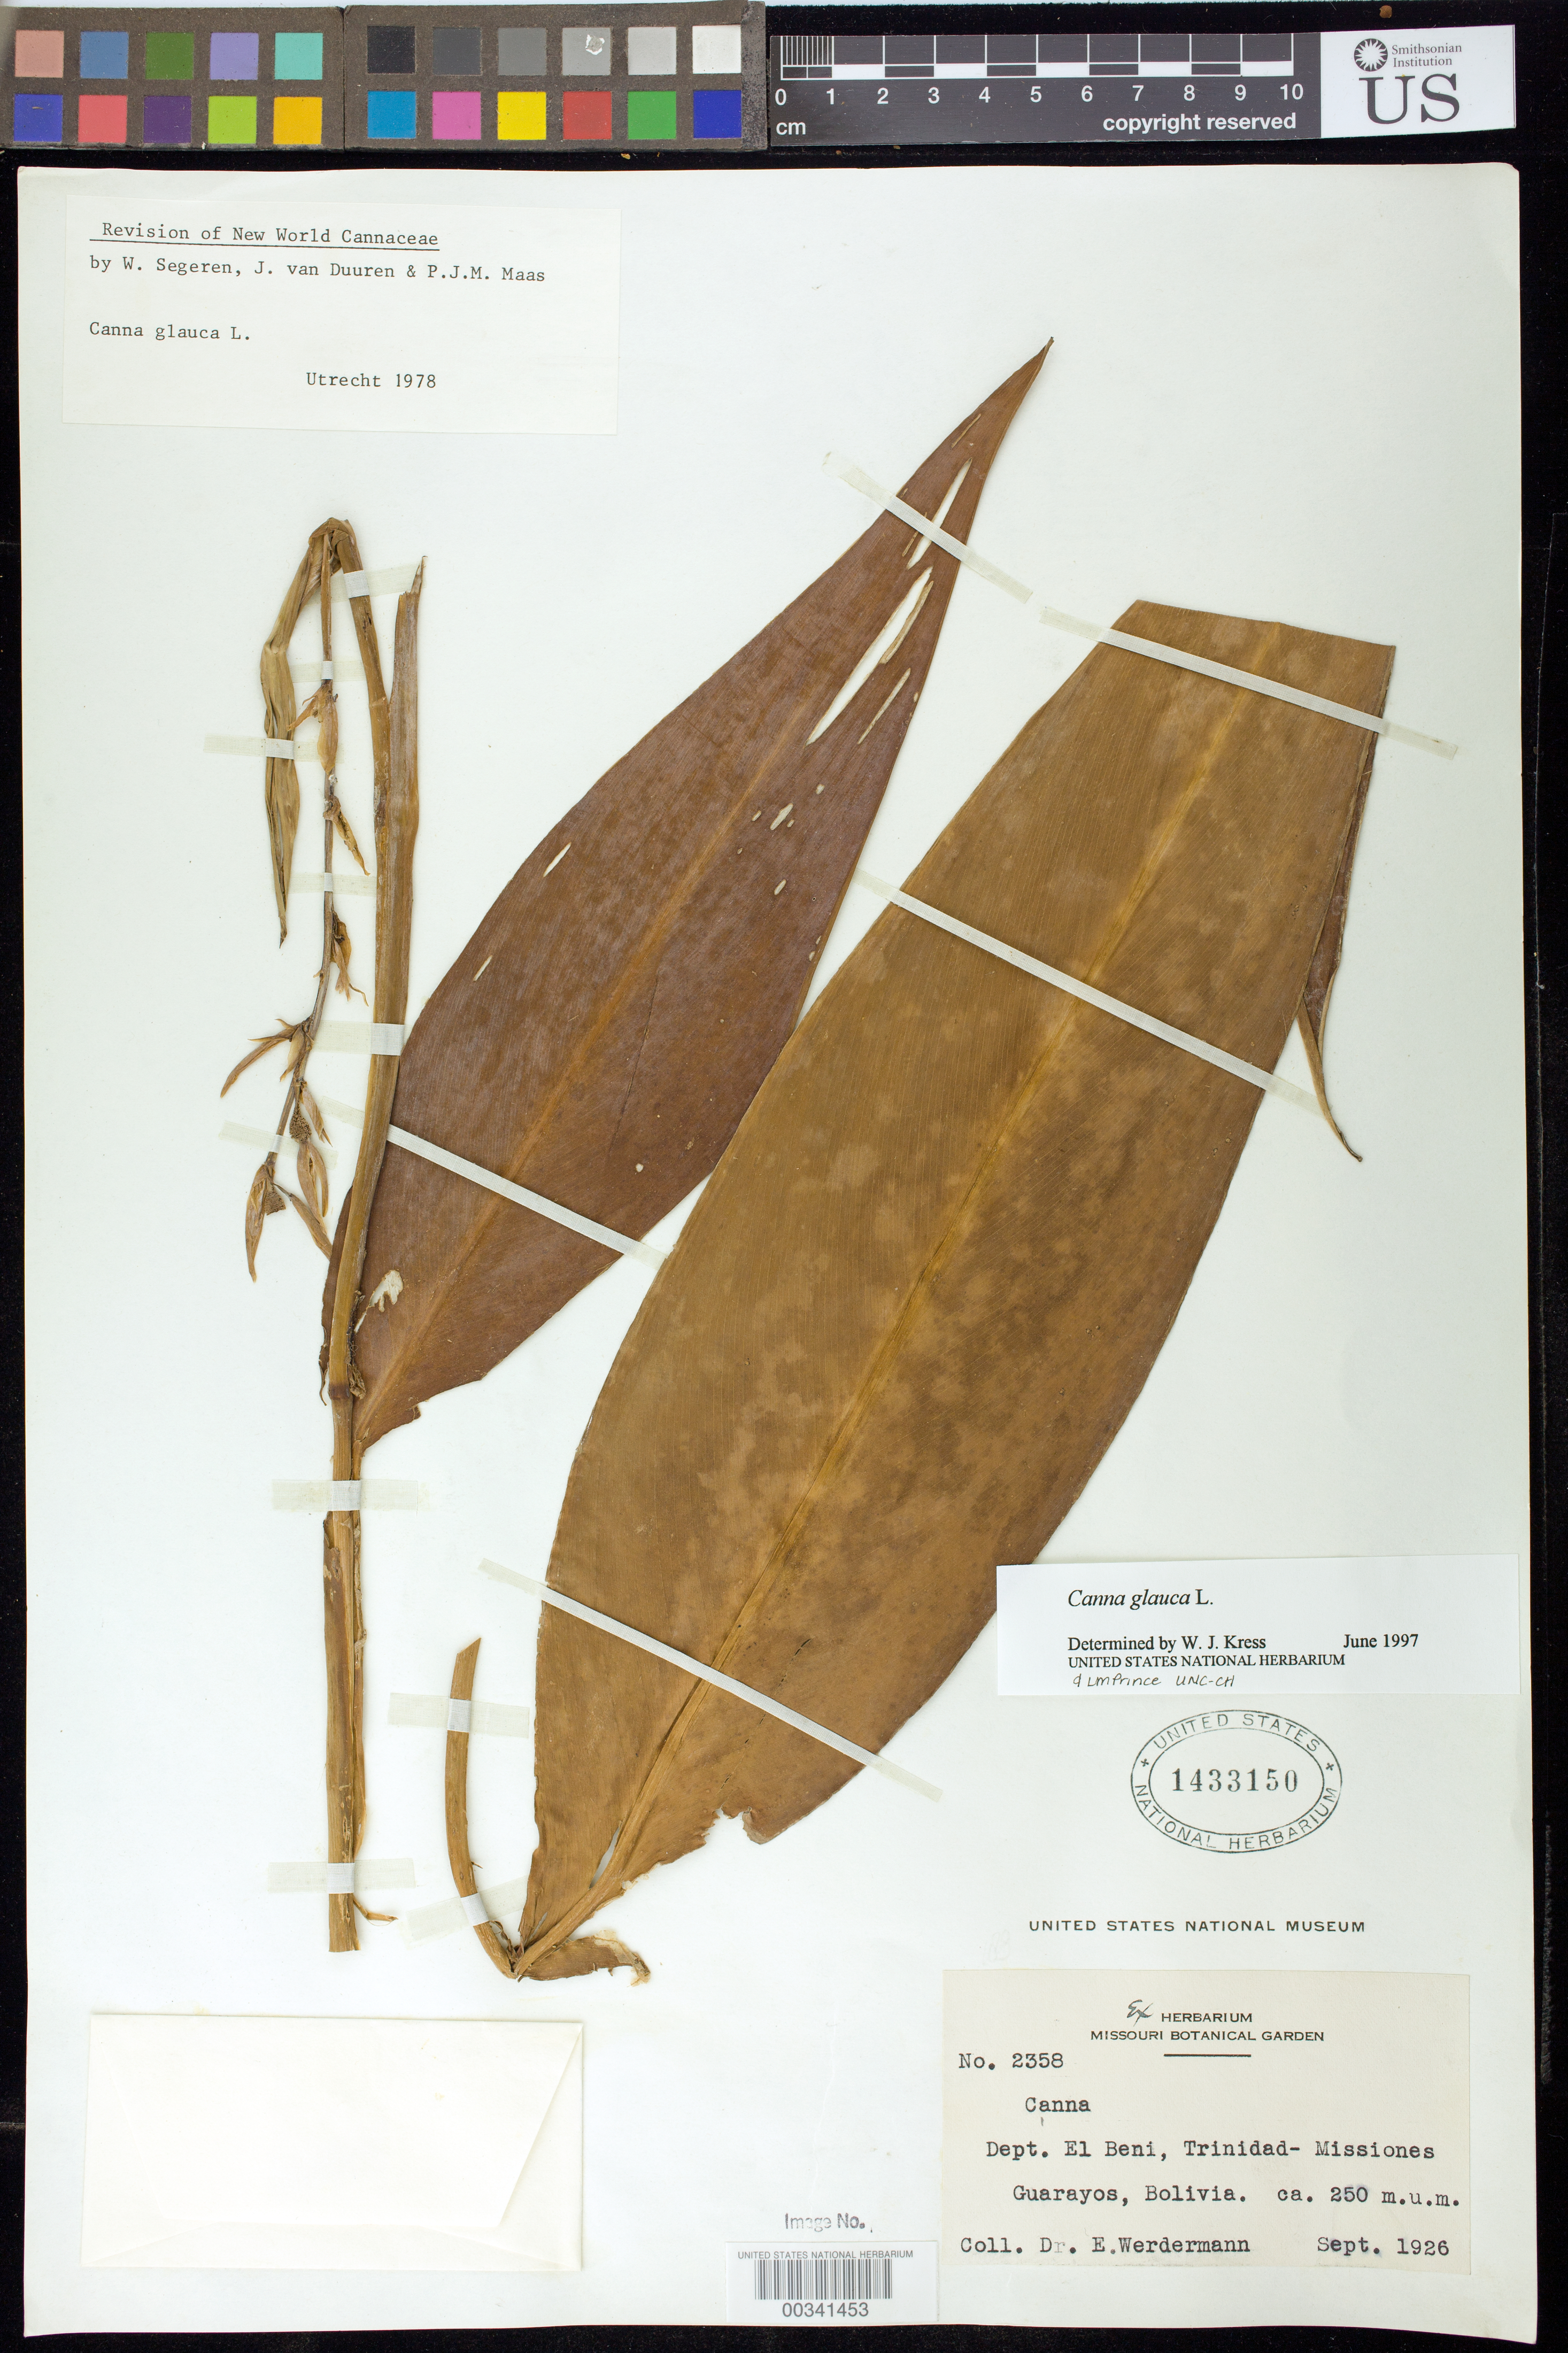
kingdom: Plantae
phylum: Tracheophyta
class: Liliopsida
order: Zingiberales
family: Cannaceae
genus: Canna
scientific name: Canna glauca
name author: L.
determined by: Segeren, W.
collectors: E. Werdermann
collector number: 2358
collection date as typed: Sep 1926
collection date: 1926-09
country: Bolivia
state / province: Beni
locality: Trinidad- Missiones Guarayos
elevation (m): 250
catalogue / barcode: US 1433150